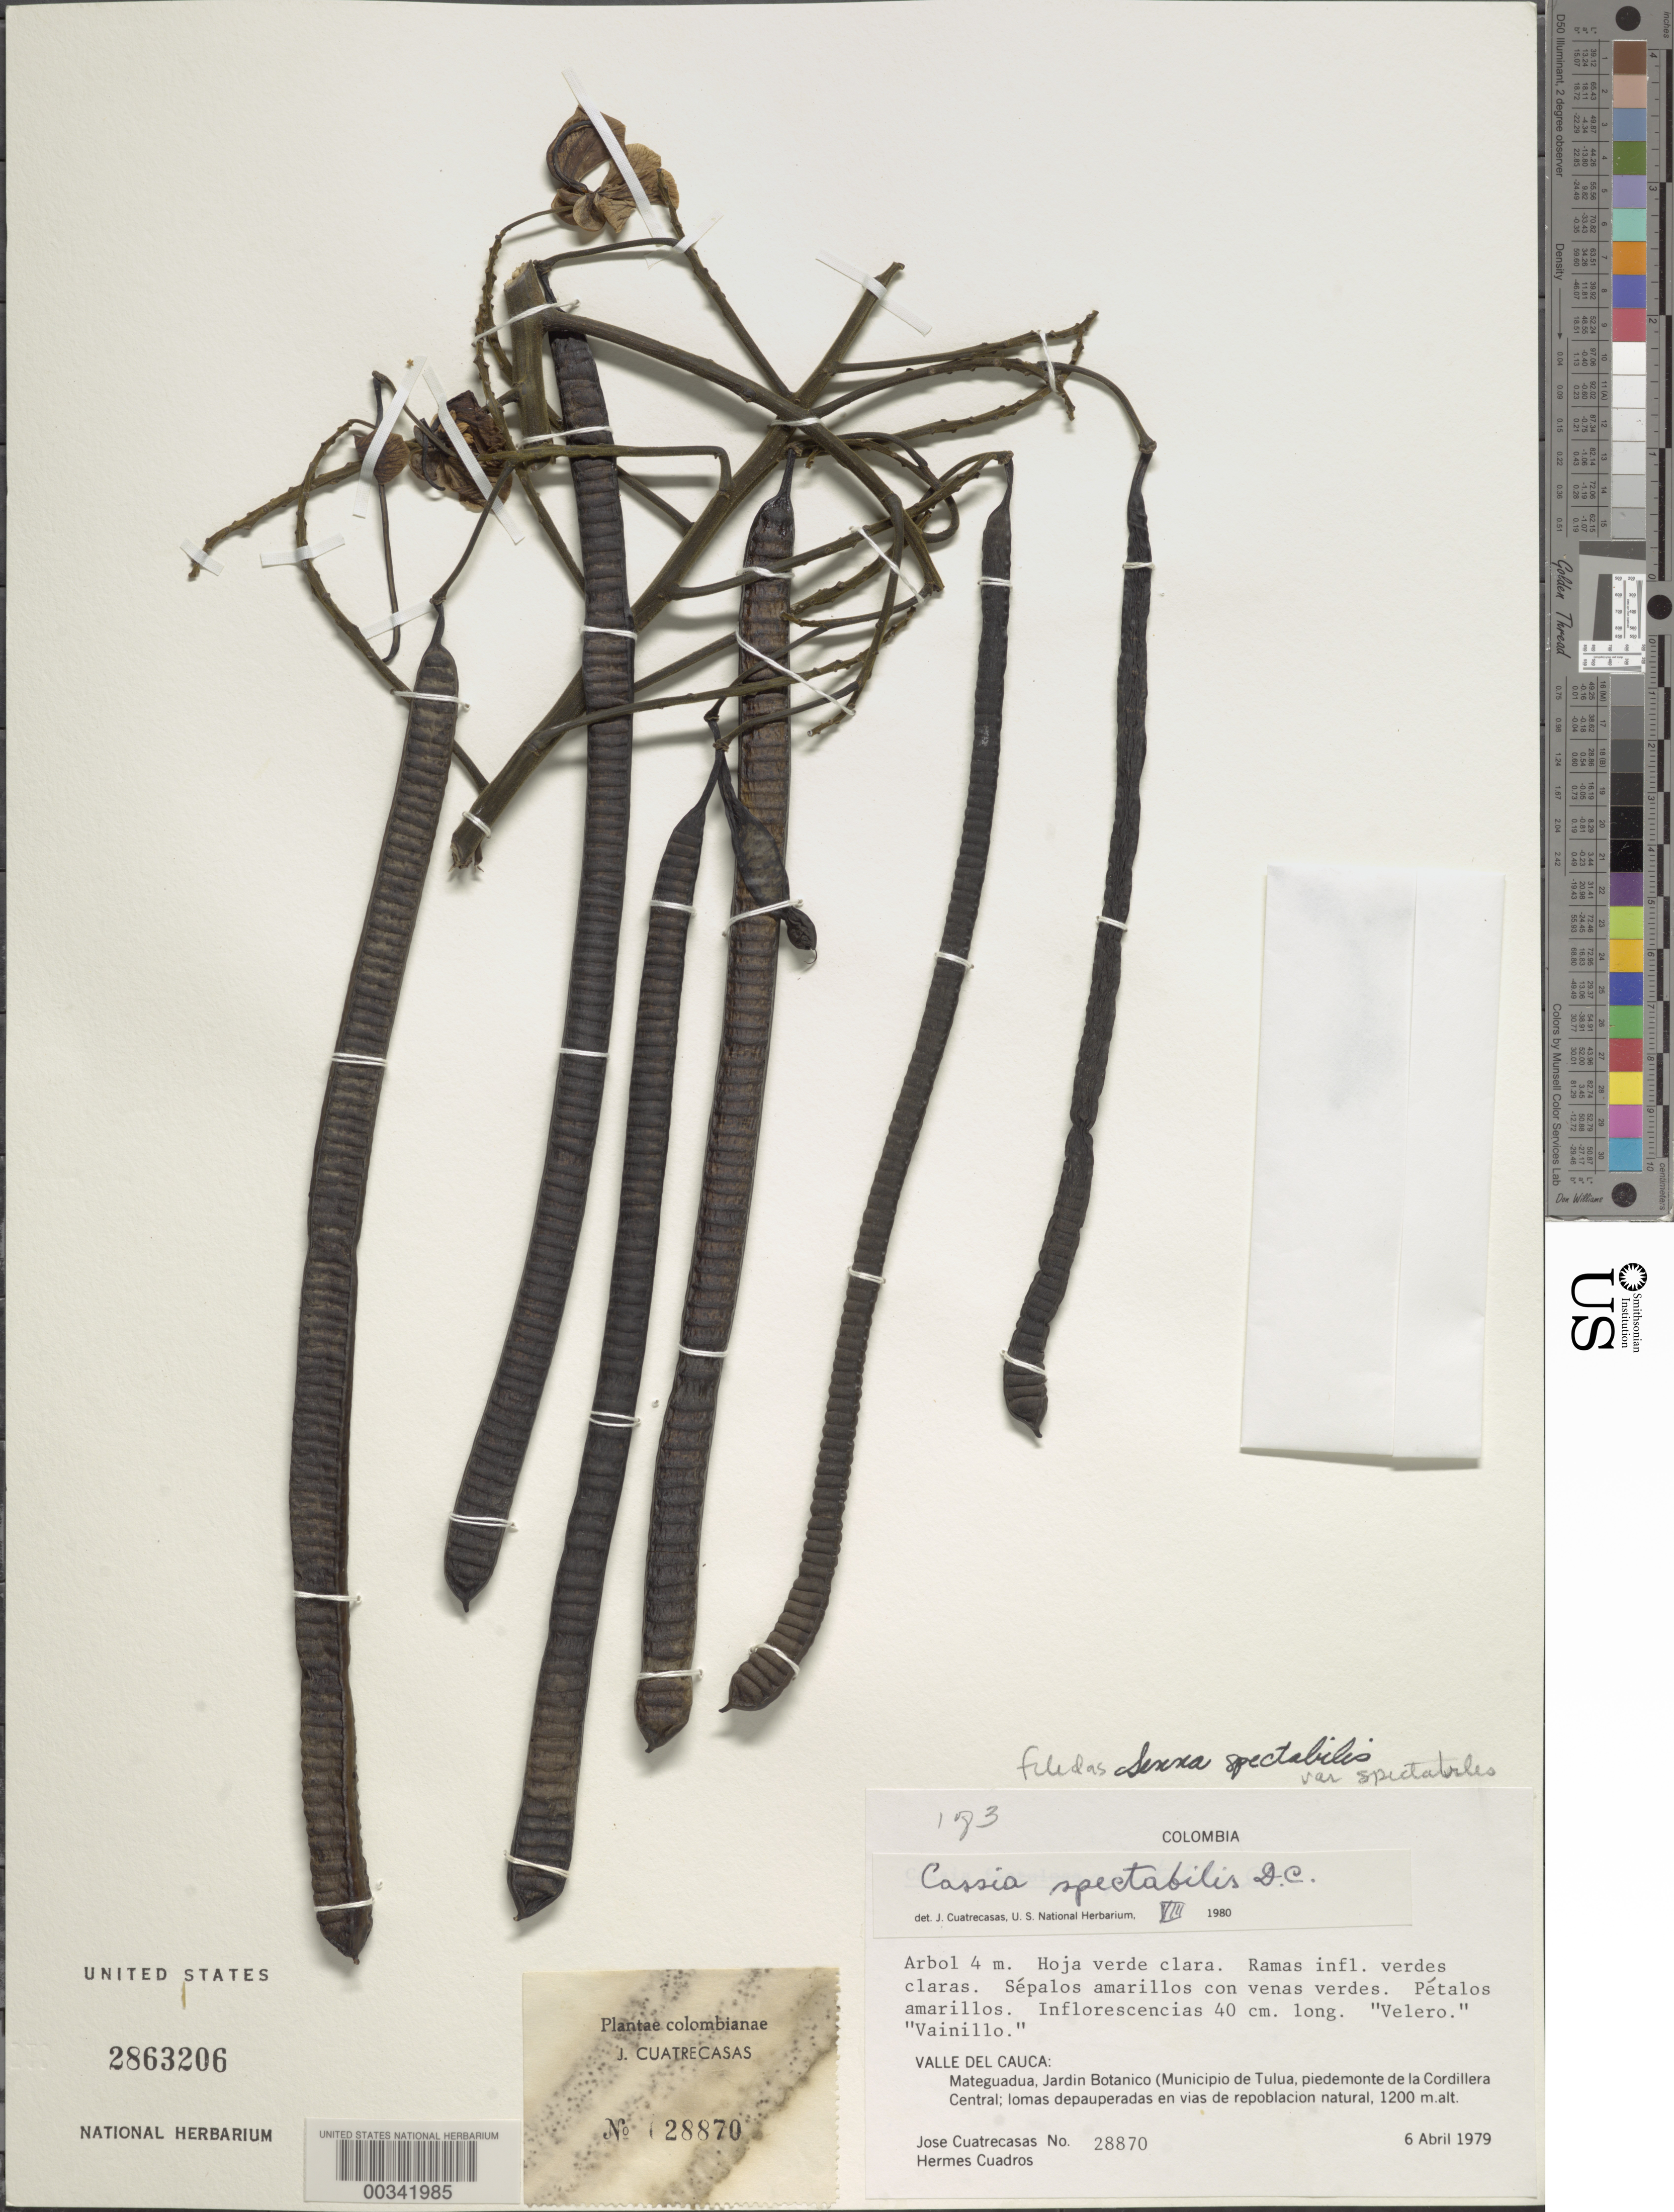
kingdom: Plantae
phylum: Tracheophyta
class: Magnoliopsida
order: Fabales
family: Fabaceae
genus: Senna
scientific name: Senna spectabilis var. spectabilis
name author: (DC.) H.S. Irwin & Barneby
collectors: J. Cuatrecasas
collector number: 28870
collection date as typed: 06 Apr 1979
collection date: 1979-04-06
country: Colombia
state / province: Valle del Cauca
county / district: Tuluá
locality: Mateguadua, Jardin Botanico; Piedmonte de la Cordillera Central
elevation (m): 1200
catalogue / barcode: US 2863206